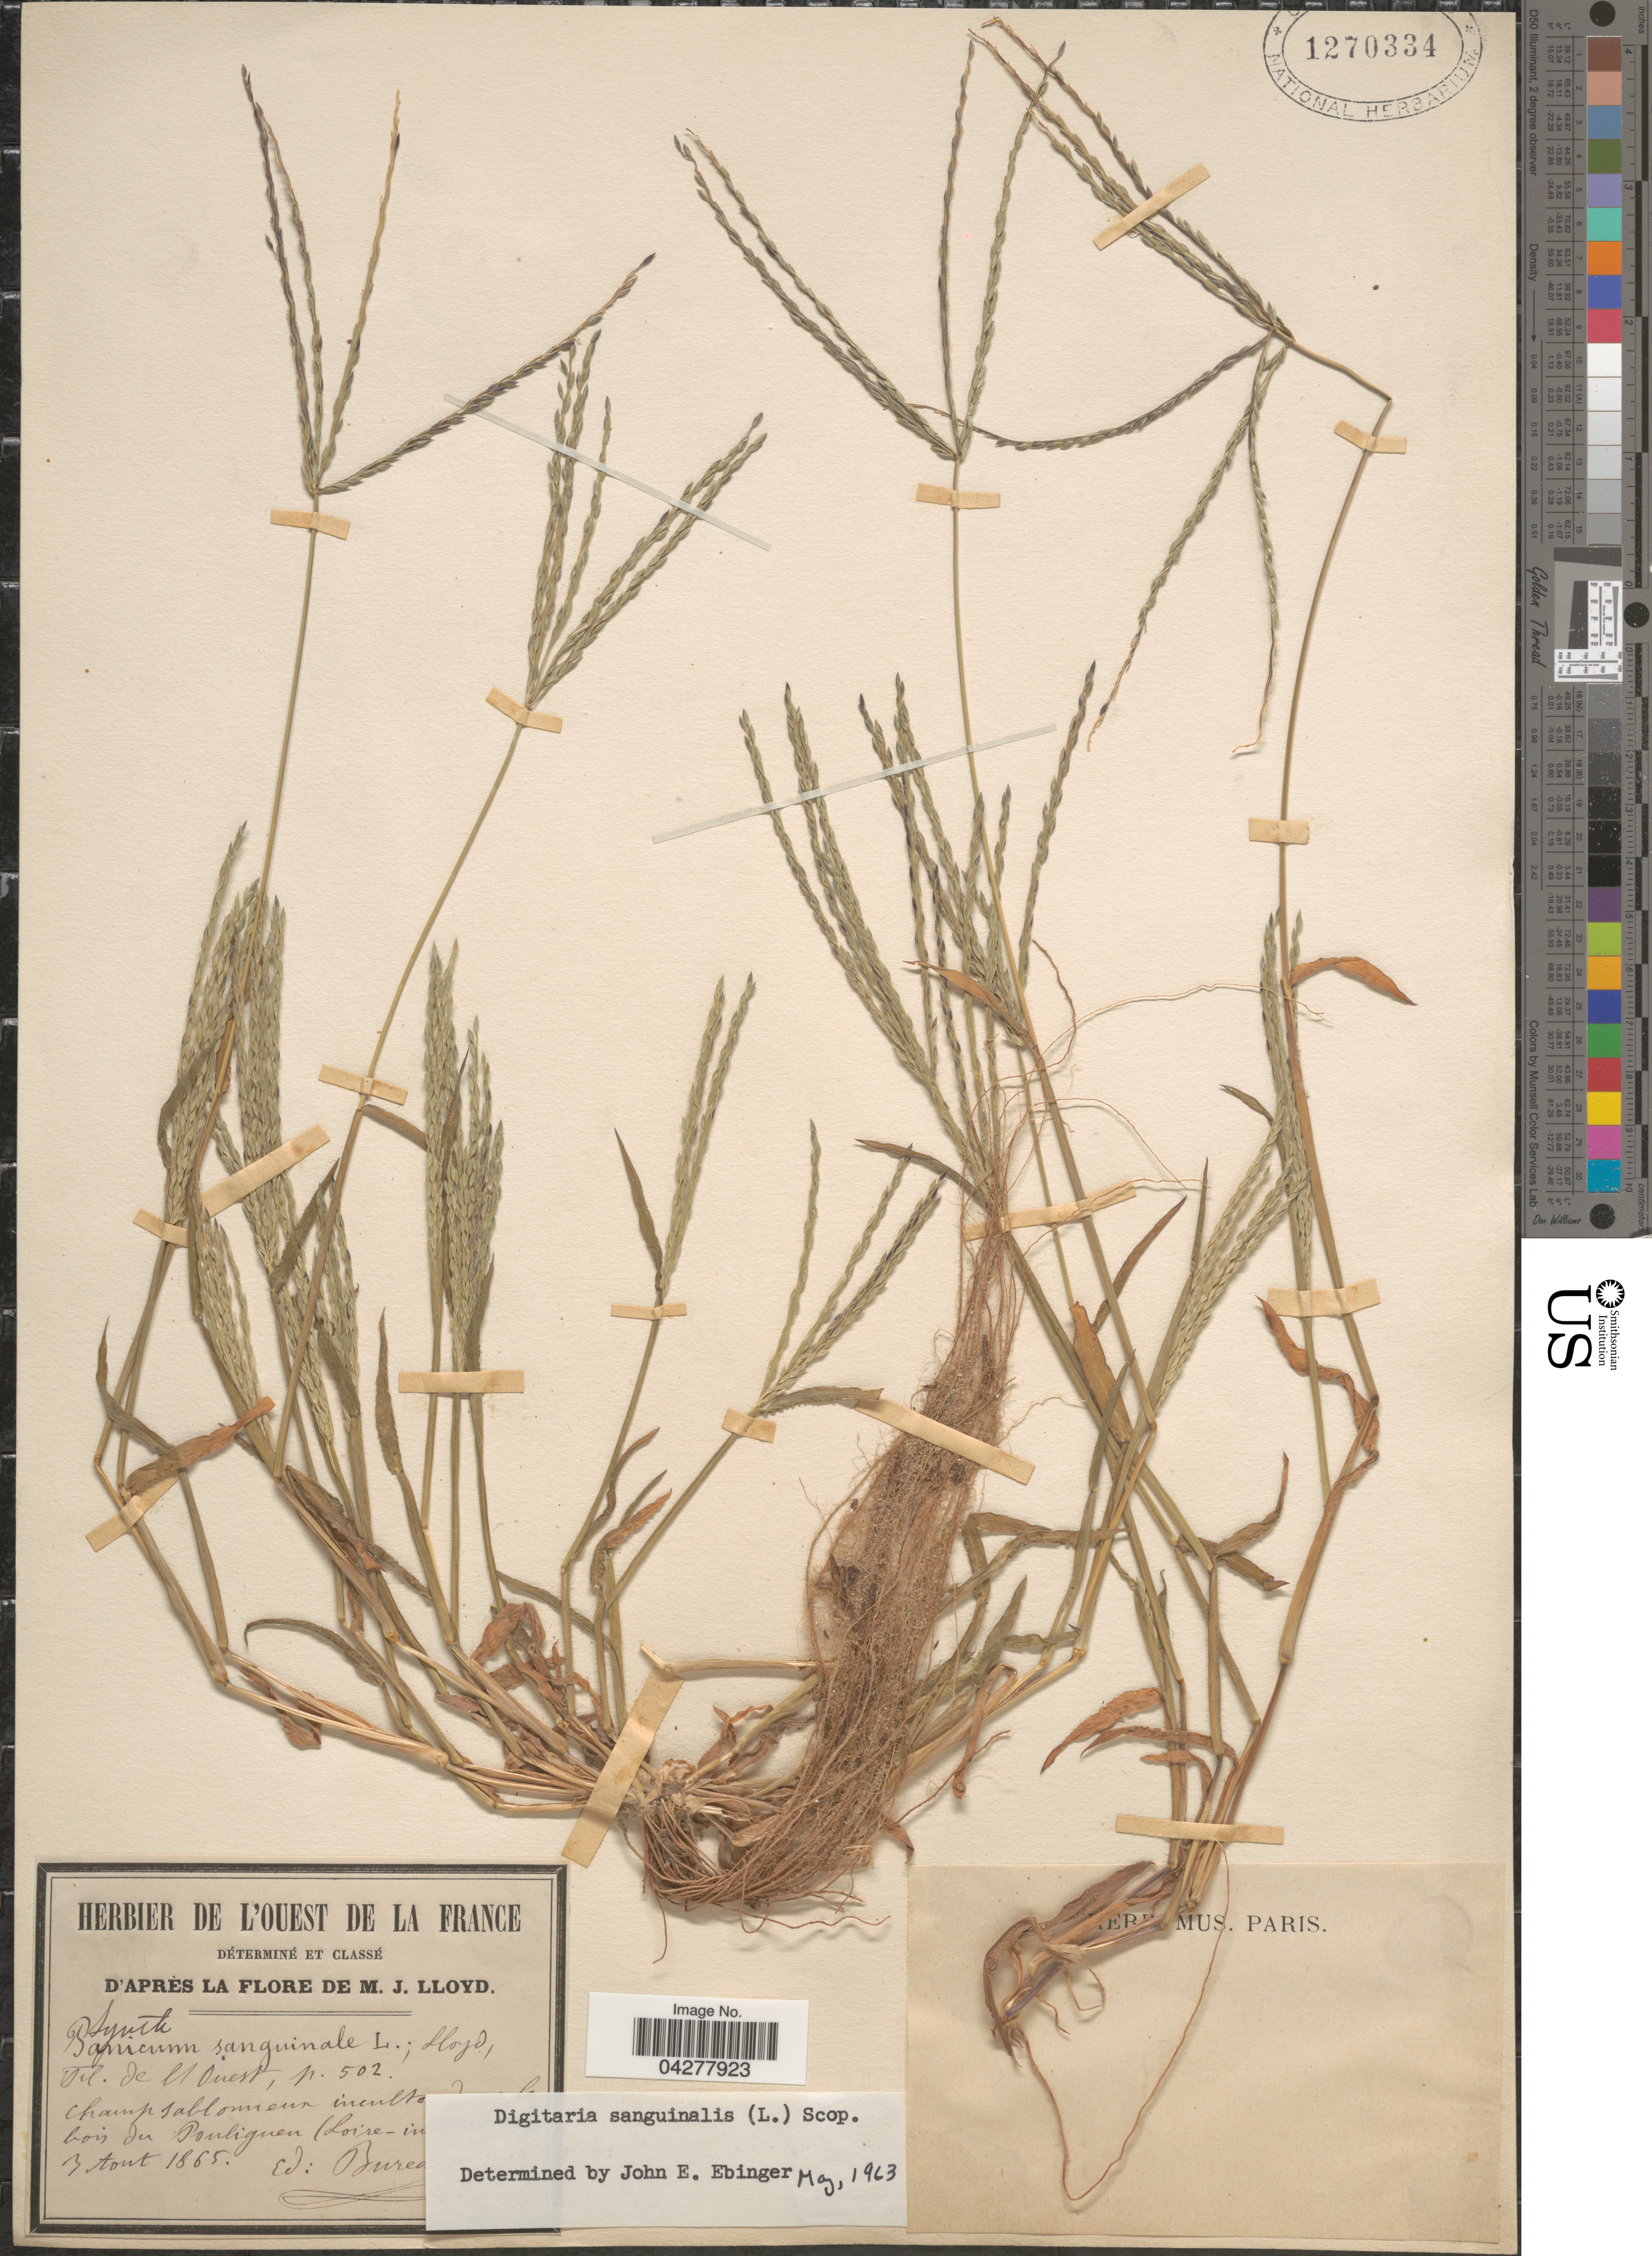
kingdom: Plantae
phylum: Tracheophyta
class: Liliopsida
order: Poales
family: Poaceae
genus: Digitaria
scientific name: Digitaria sanguinalis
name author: (L.) Scop.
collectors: M. Lloyd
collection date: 1865-08-03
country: France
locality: Champ sablonneux incult [illegible text] bois du Pouliguen (Loire-in [illegible text]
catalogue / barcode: US 1720334